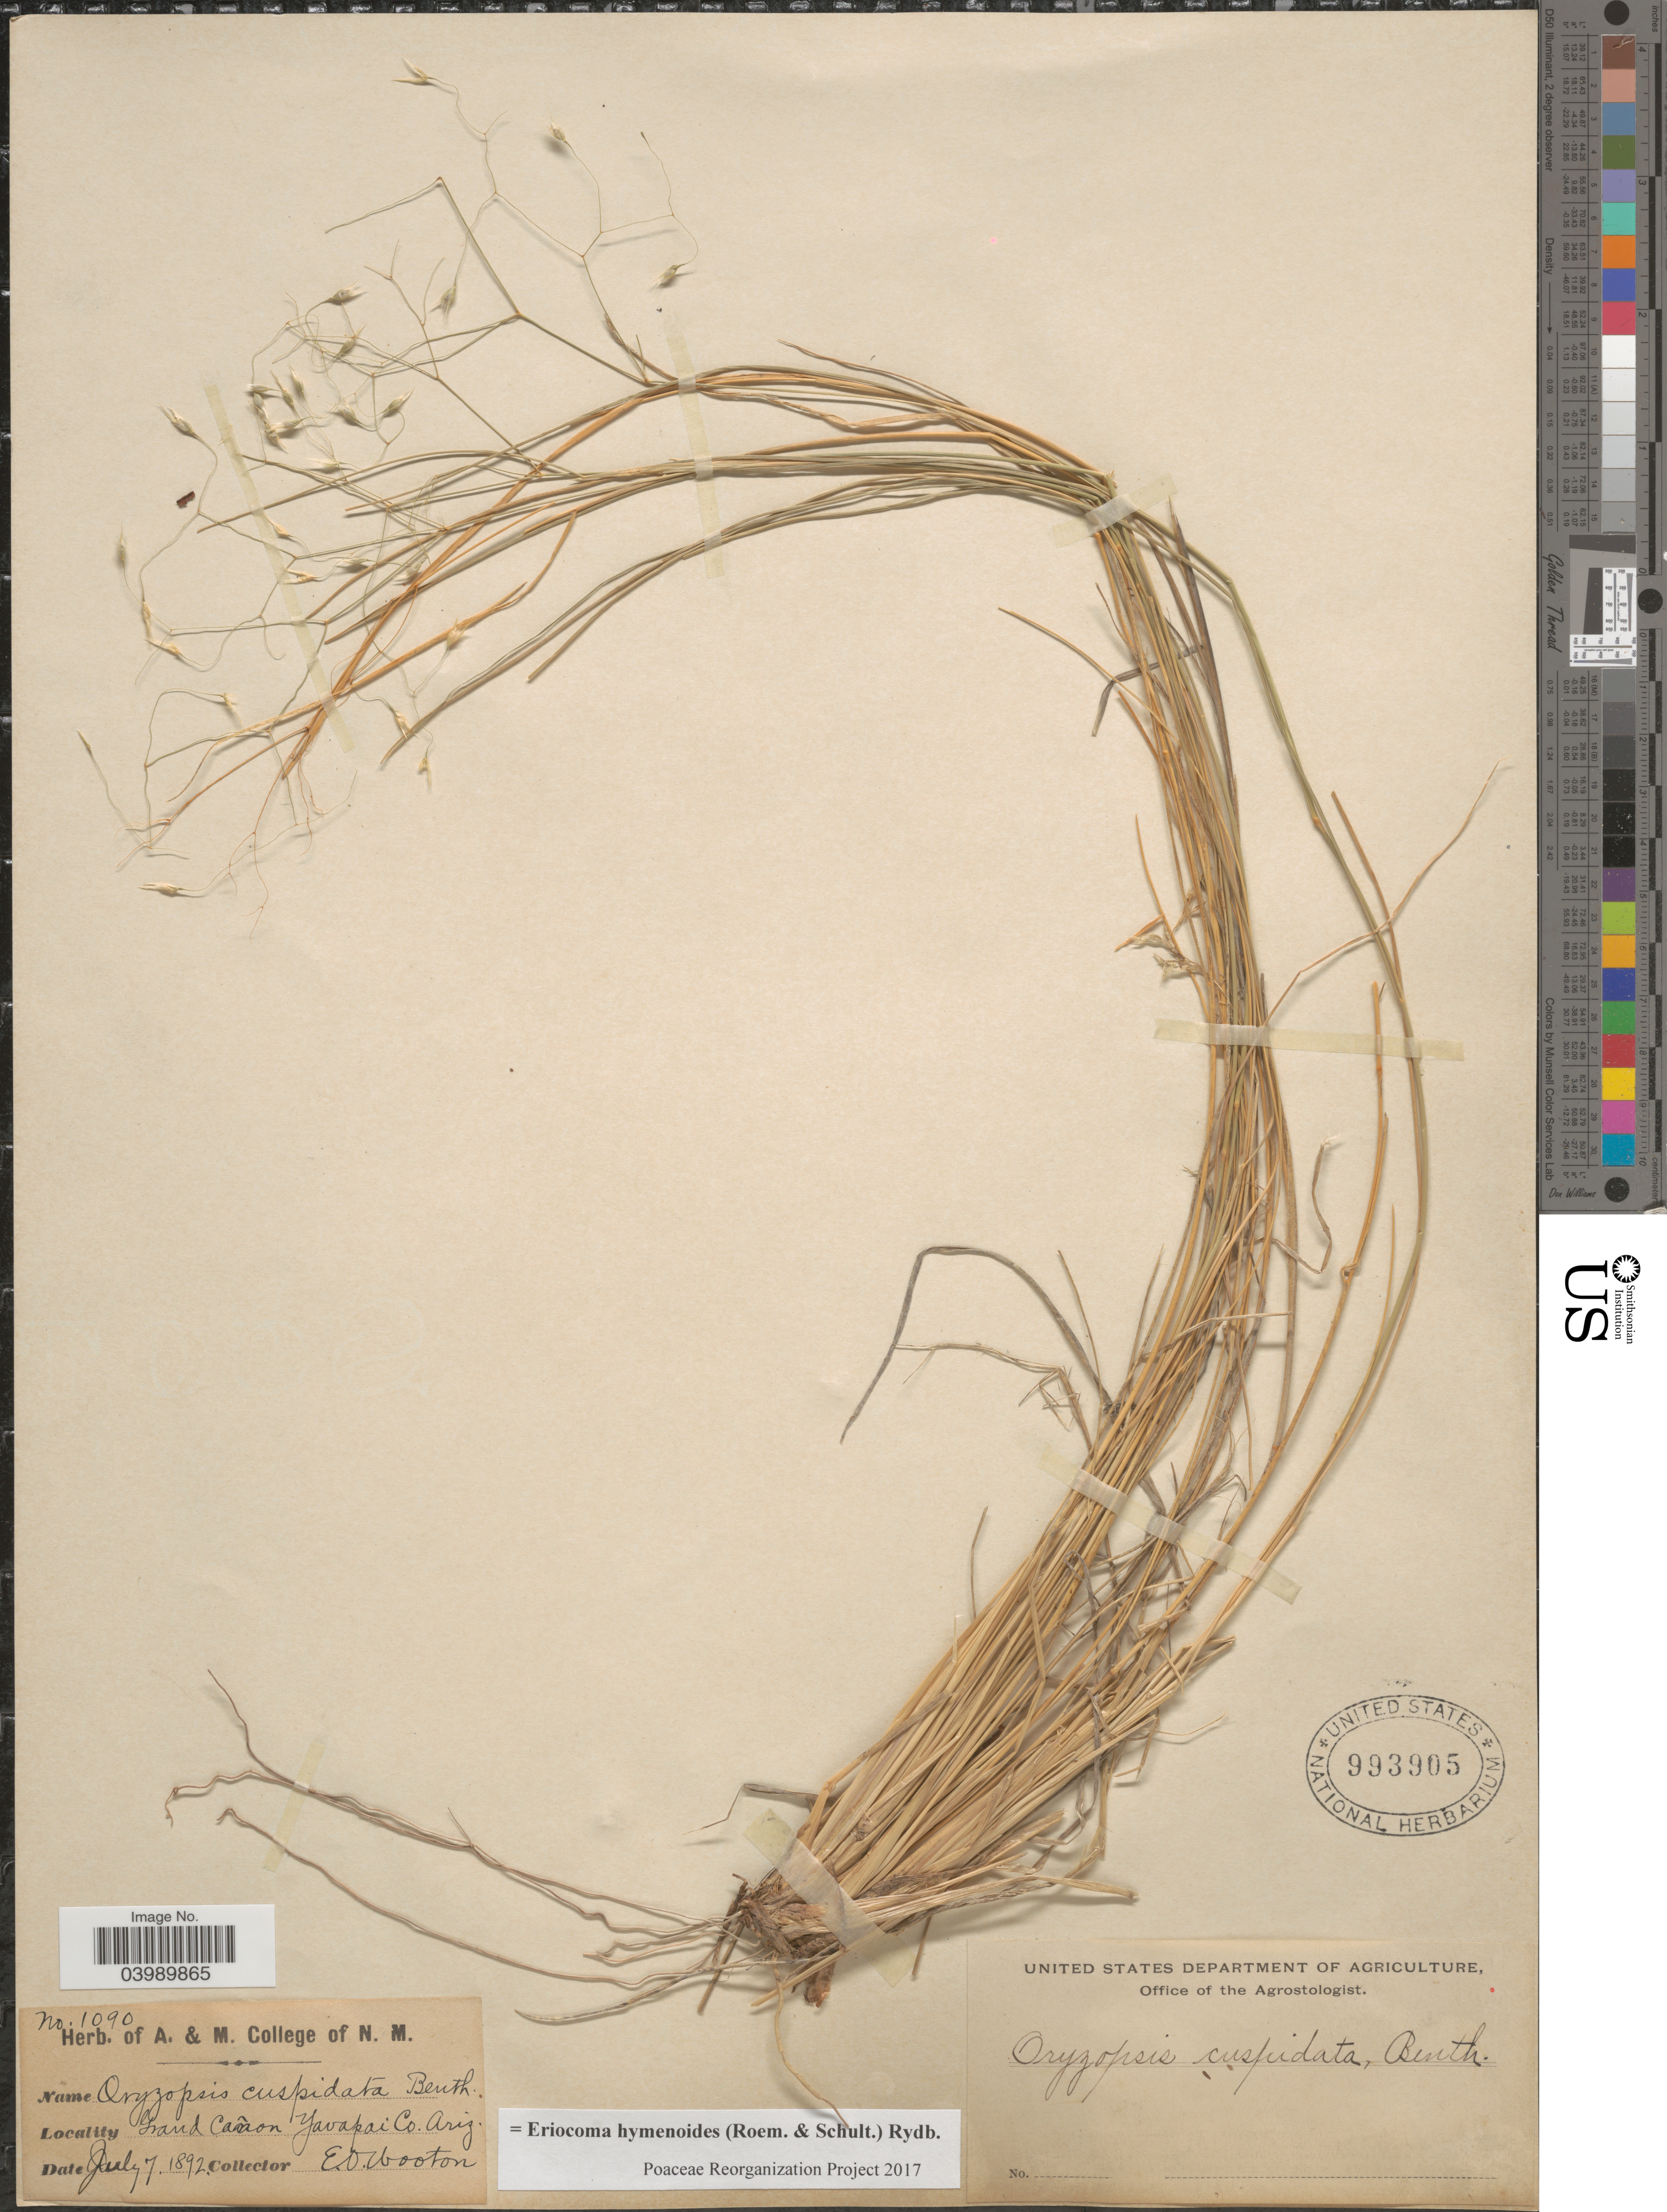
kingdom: Plantae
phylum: Tracheophyta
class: Liliopsida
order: Poales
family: Poaceae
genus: Eriocoma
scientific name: Eriocoma hymenoides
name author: (Roem. & Schult.) Rydb.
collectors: E. O. Wooton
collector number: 1090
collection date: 1892-07-07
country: United States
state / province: Arizona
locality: Grand Cañon. Yavapai Co.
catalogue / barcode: US 993905